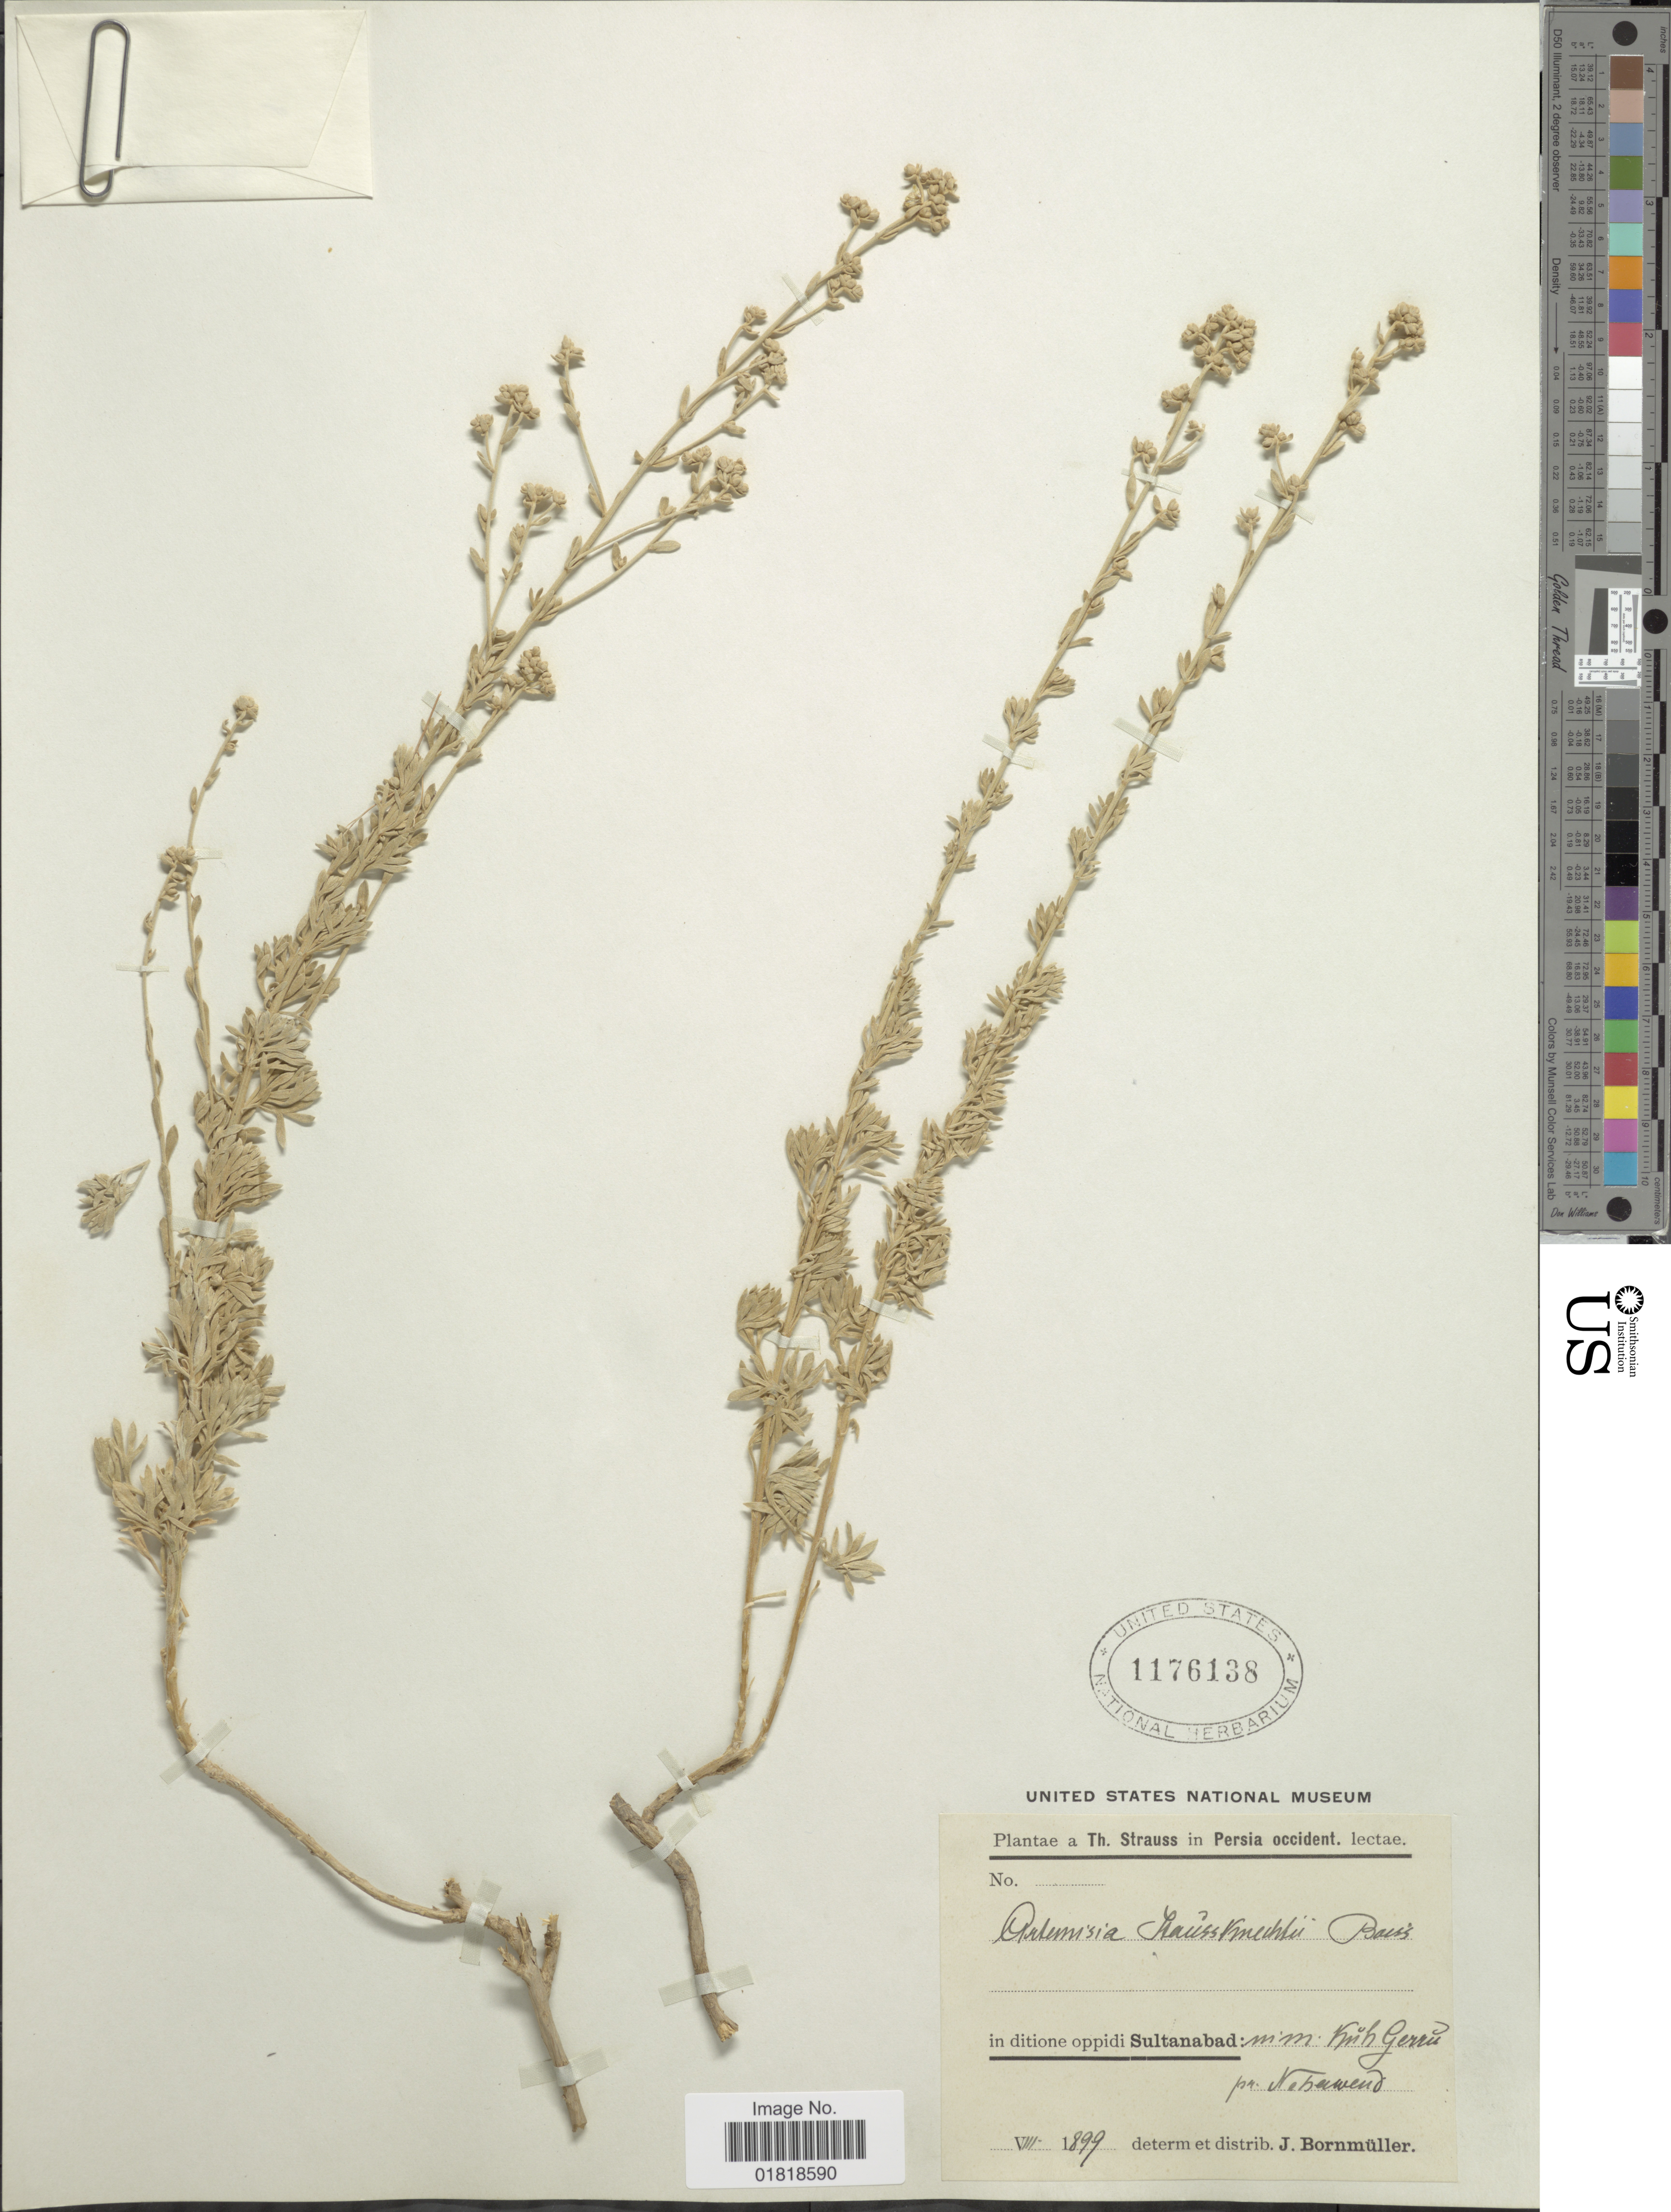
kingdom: Plantae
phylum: Tracheophyta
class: Magnoliopsida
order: Asterales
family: Asteraceae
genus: Artemisia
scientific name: Artemisia haussknechtii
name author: Boiss.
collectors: T. Strauss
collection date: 1899-08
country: Iran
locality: Persia occident. in ditione oppidi Sultabad [Foreign script]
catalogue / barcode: US 1176138